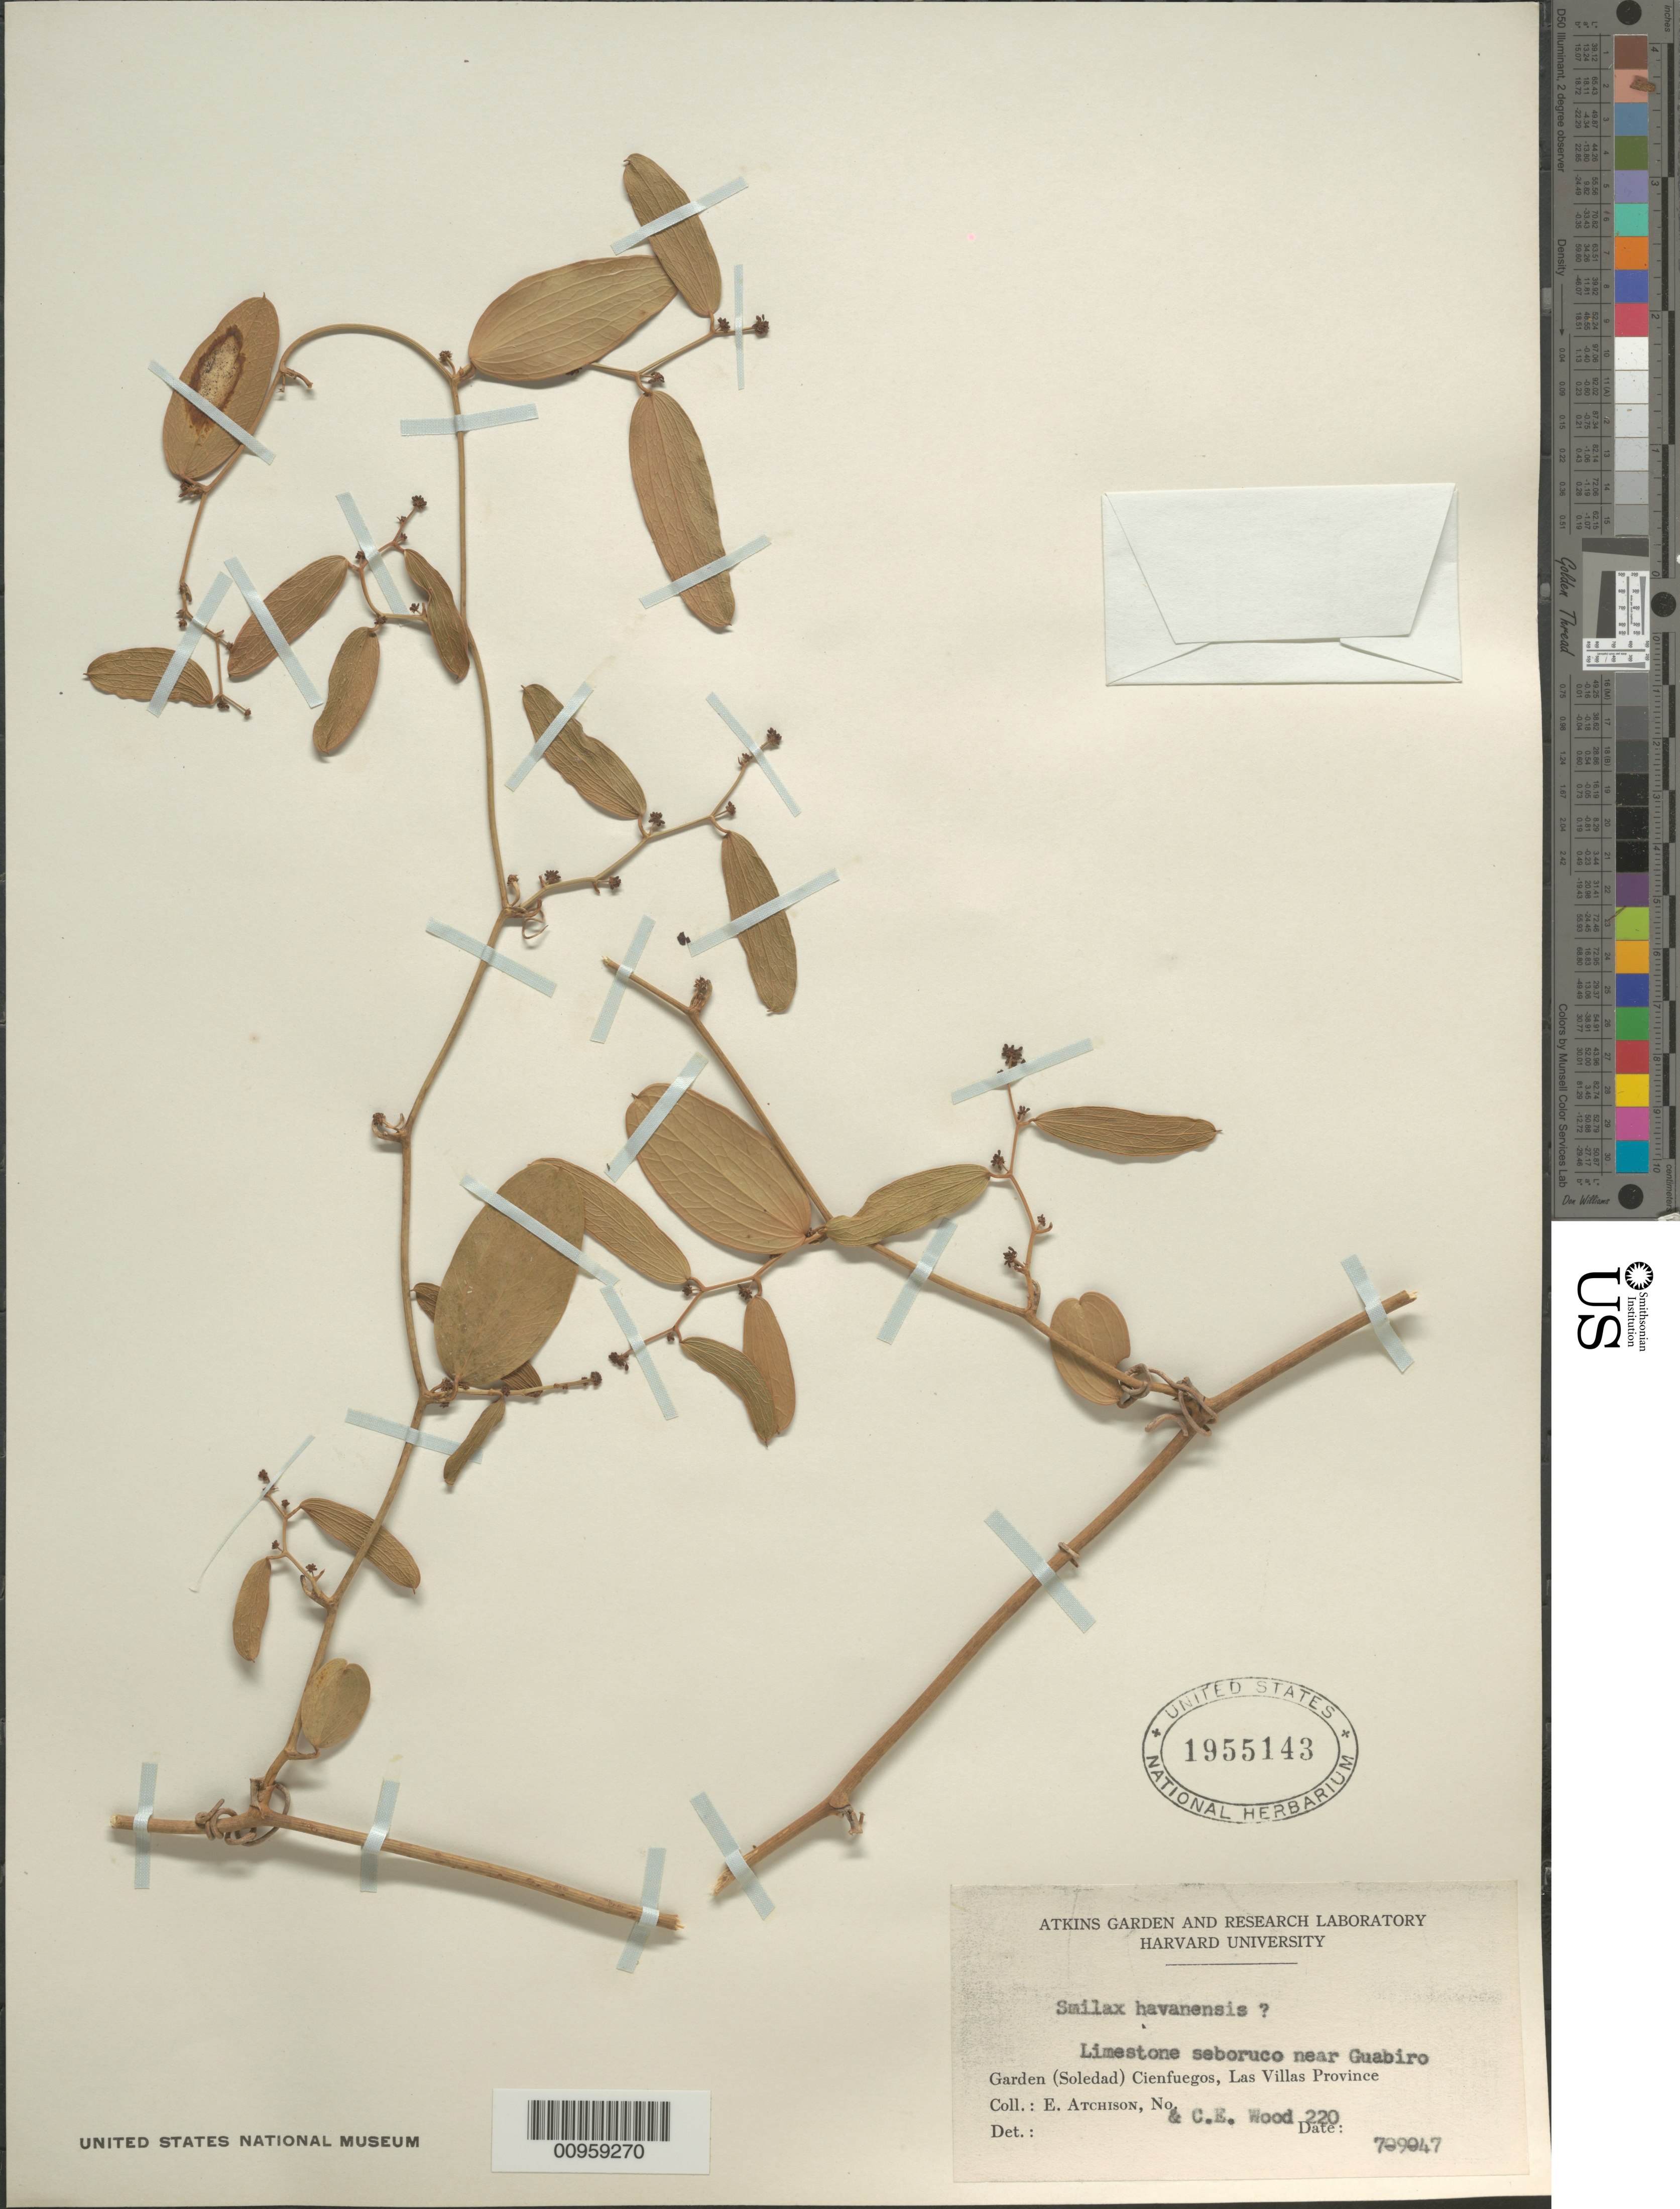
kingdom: Plantae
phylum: Tracheophyta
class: Liliopsida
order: Liliales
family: Smilacaceae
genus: Smilax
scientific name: Smilax havanensis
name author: Jacq.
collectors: E. Atchison & C. E. Wood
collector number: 220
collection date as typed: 07 Sep 1947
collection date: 1947-09-07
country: Cuba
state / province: Cienfuegos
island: Cuba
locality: Garden (Soledad) Cienfuegos, near Guabiro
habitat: Limestone seboruco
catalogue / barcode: US 1955143